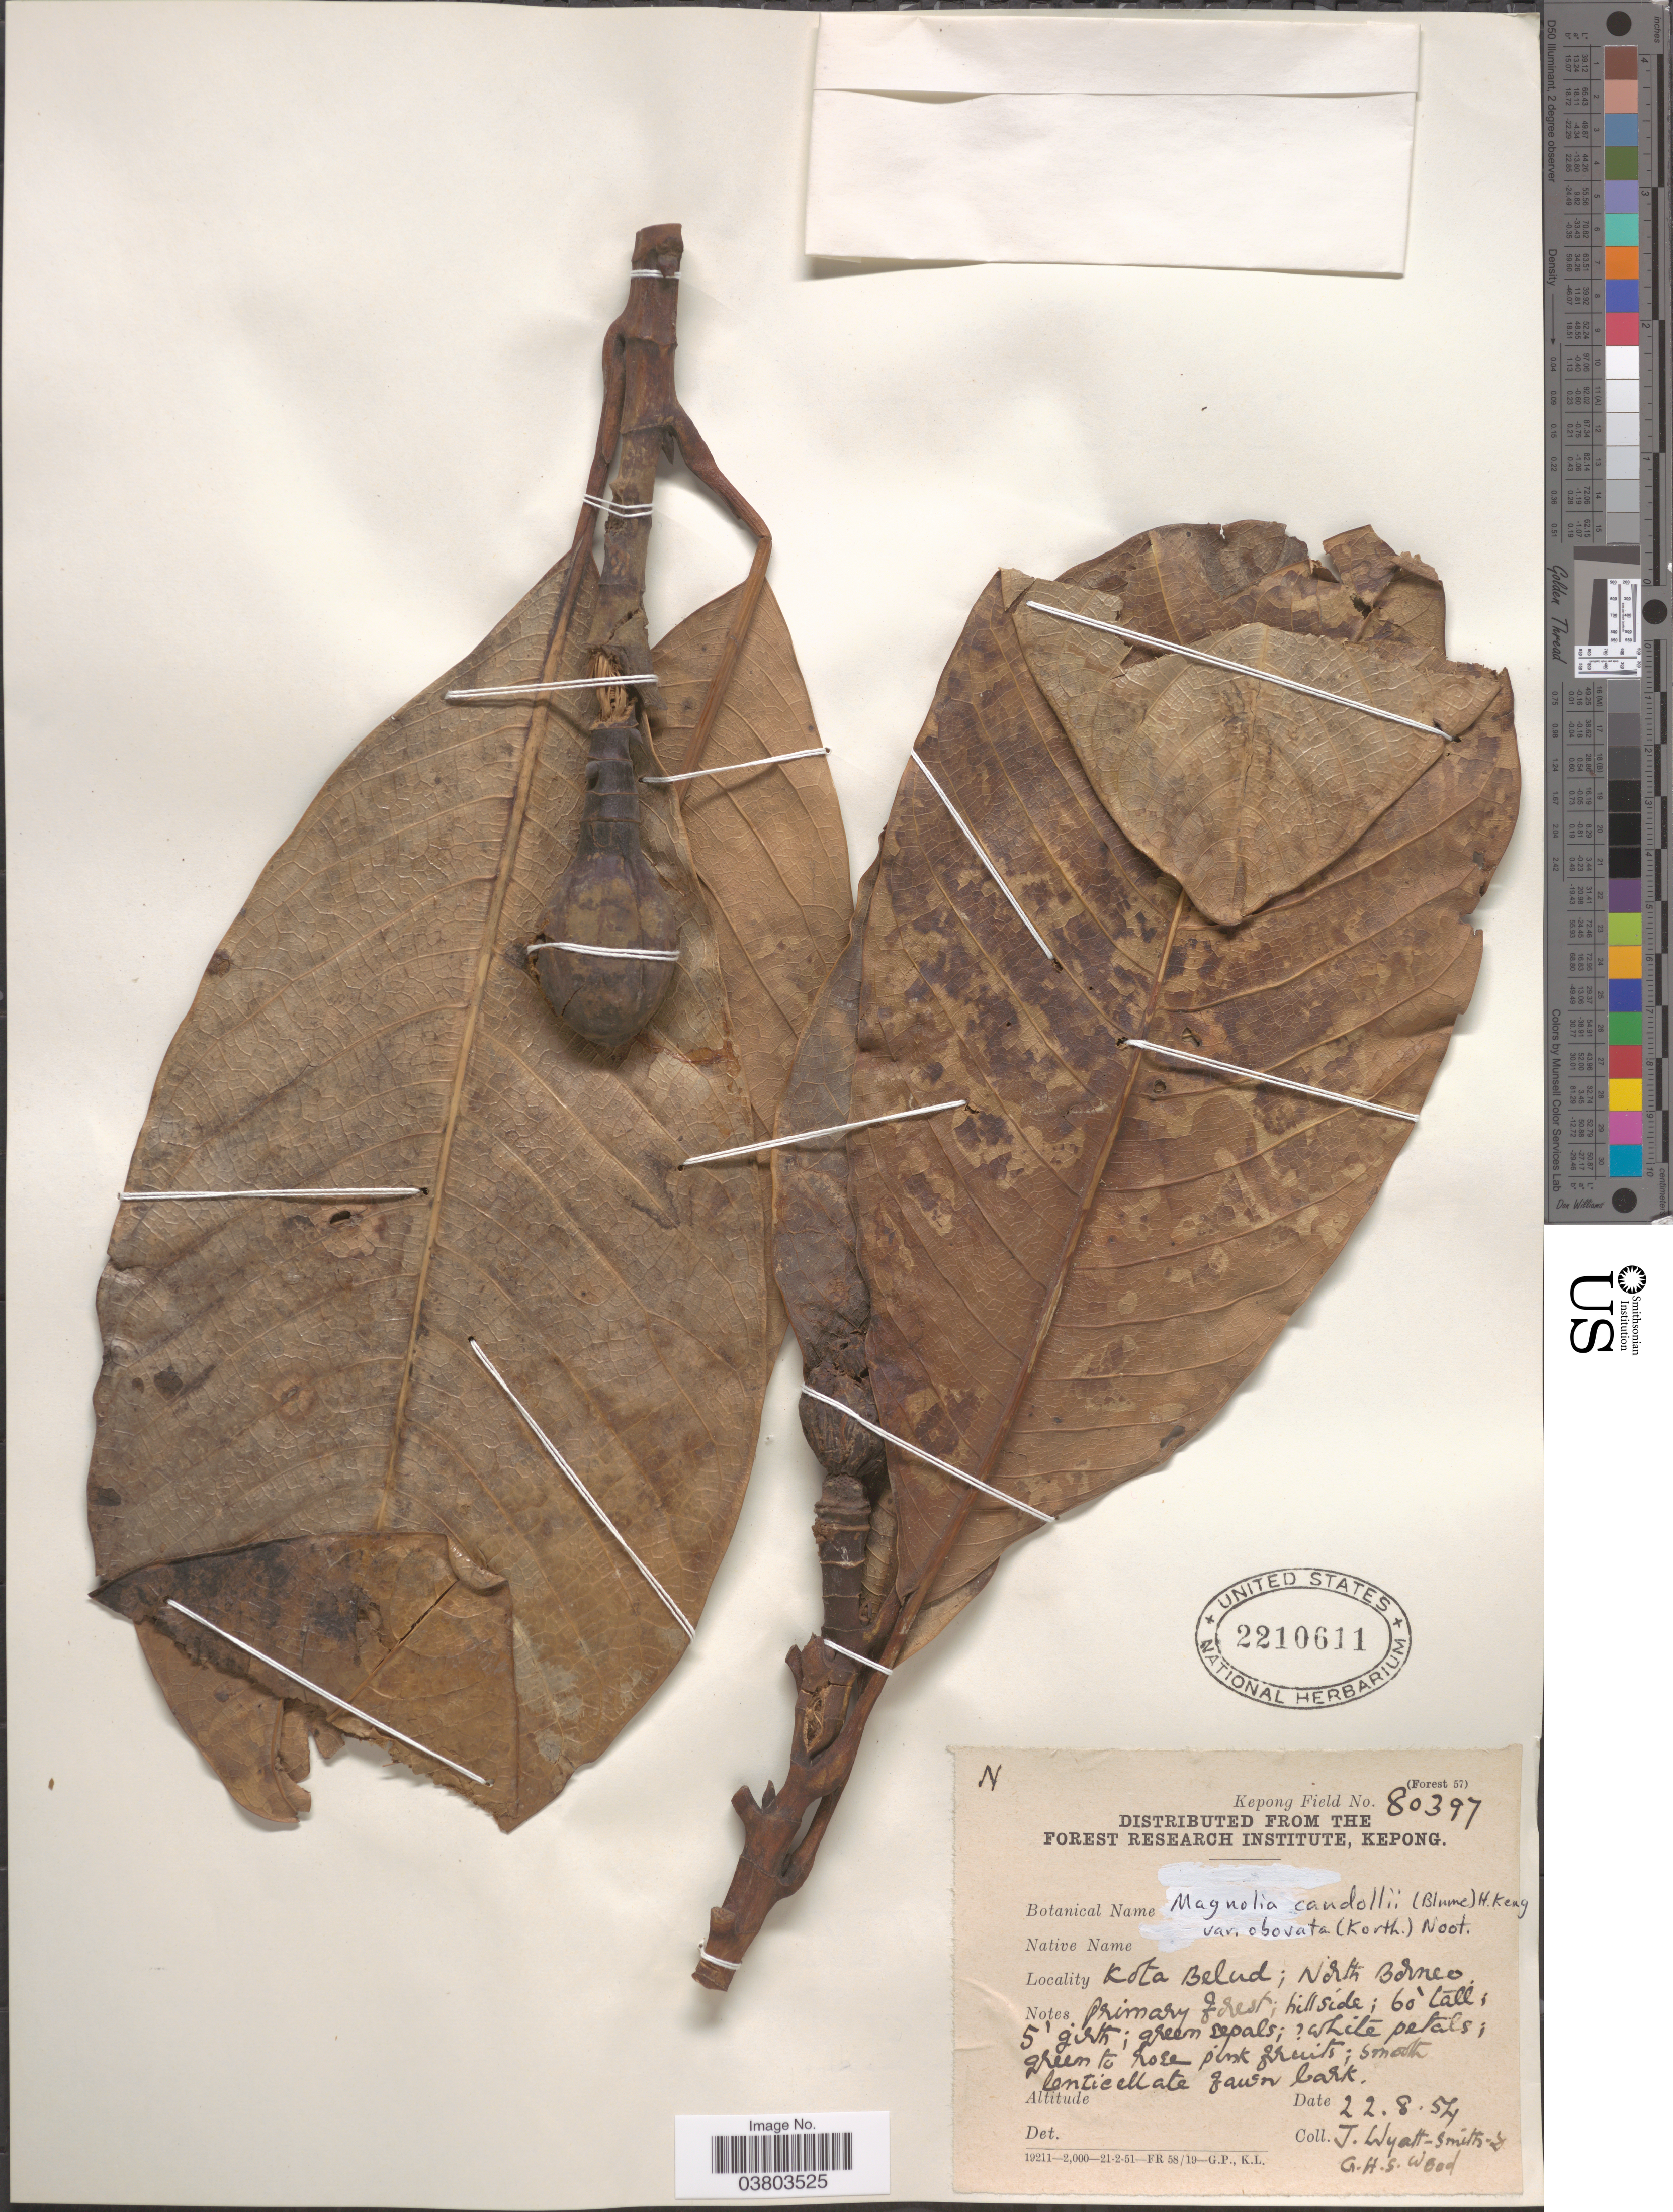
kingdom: Plantae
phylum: Tracheophyta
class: Magnoliopsida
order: Magnoliales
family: Magnoliaceae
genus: Magnolia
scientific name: Magnolia candollei var. obovata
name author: (Korth.) Noot.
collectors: J. Wyatt-Smith & G. Wood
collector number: Kepong Field 80397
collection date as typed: Transcribed d/m/y: 22/8/54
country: Malaysia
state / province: Sabah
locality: Kota Belud; North Borneo.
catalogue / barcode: US 2210611